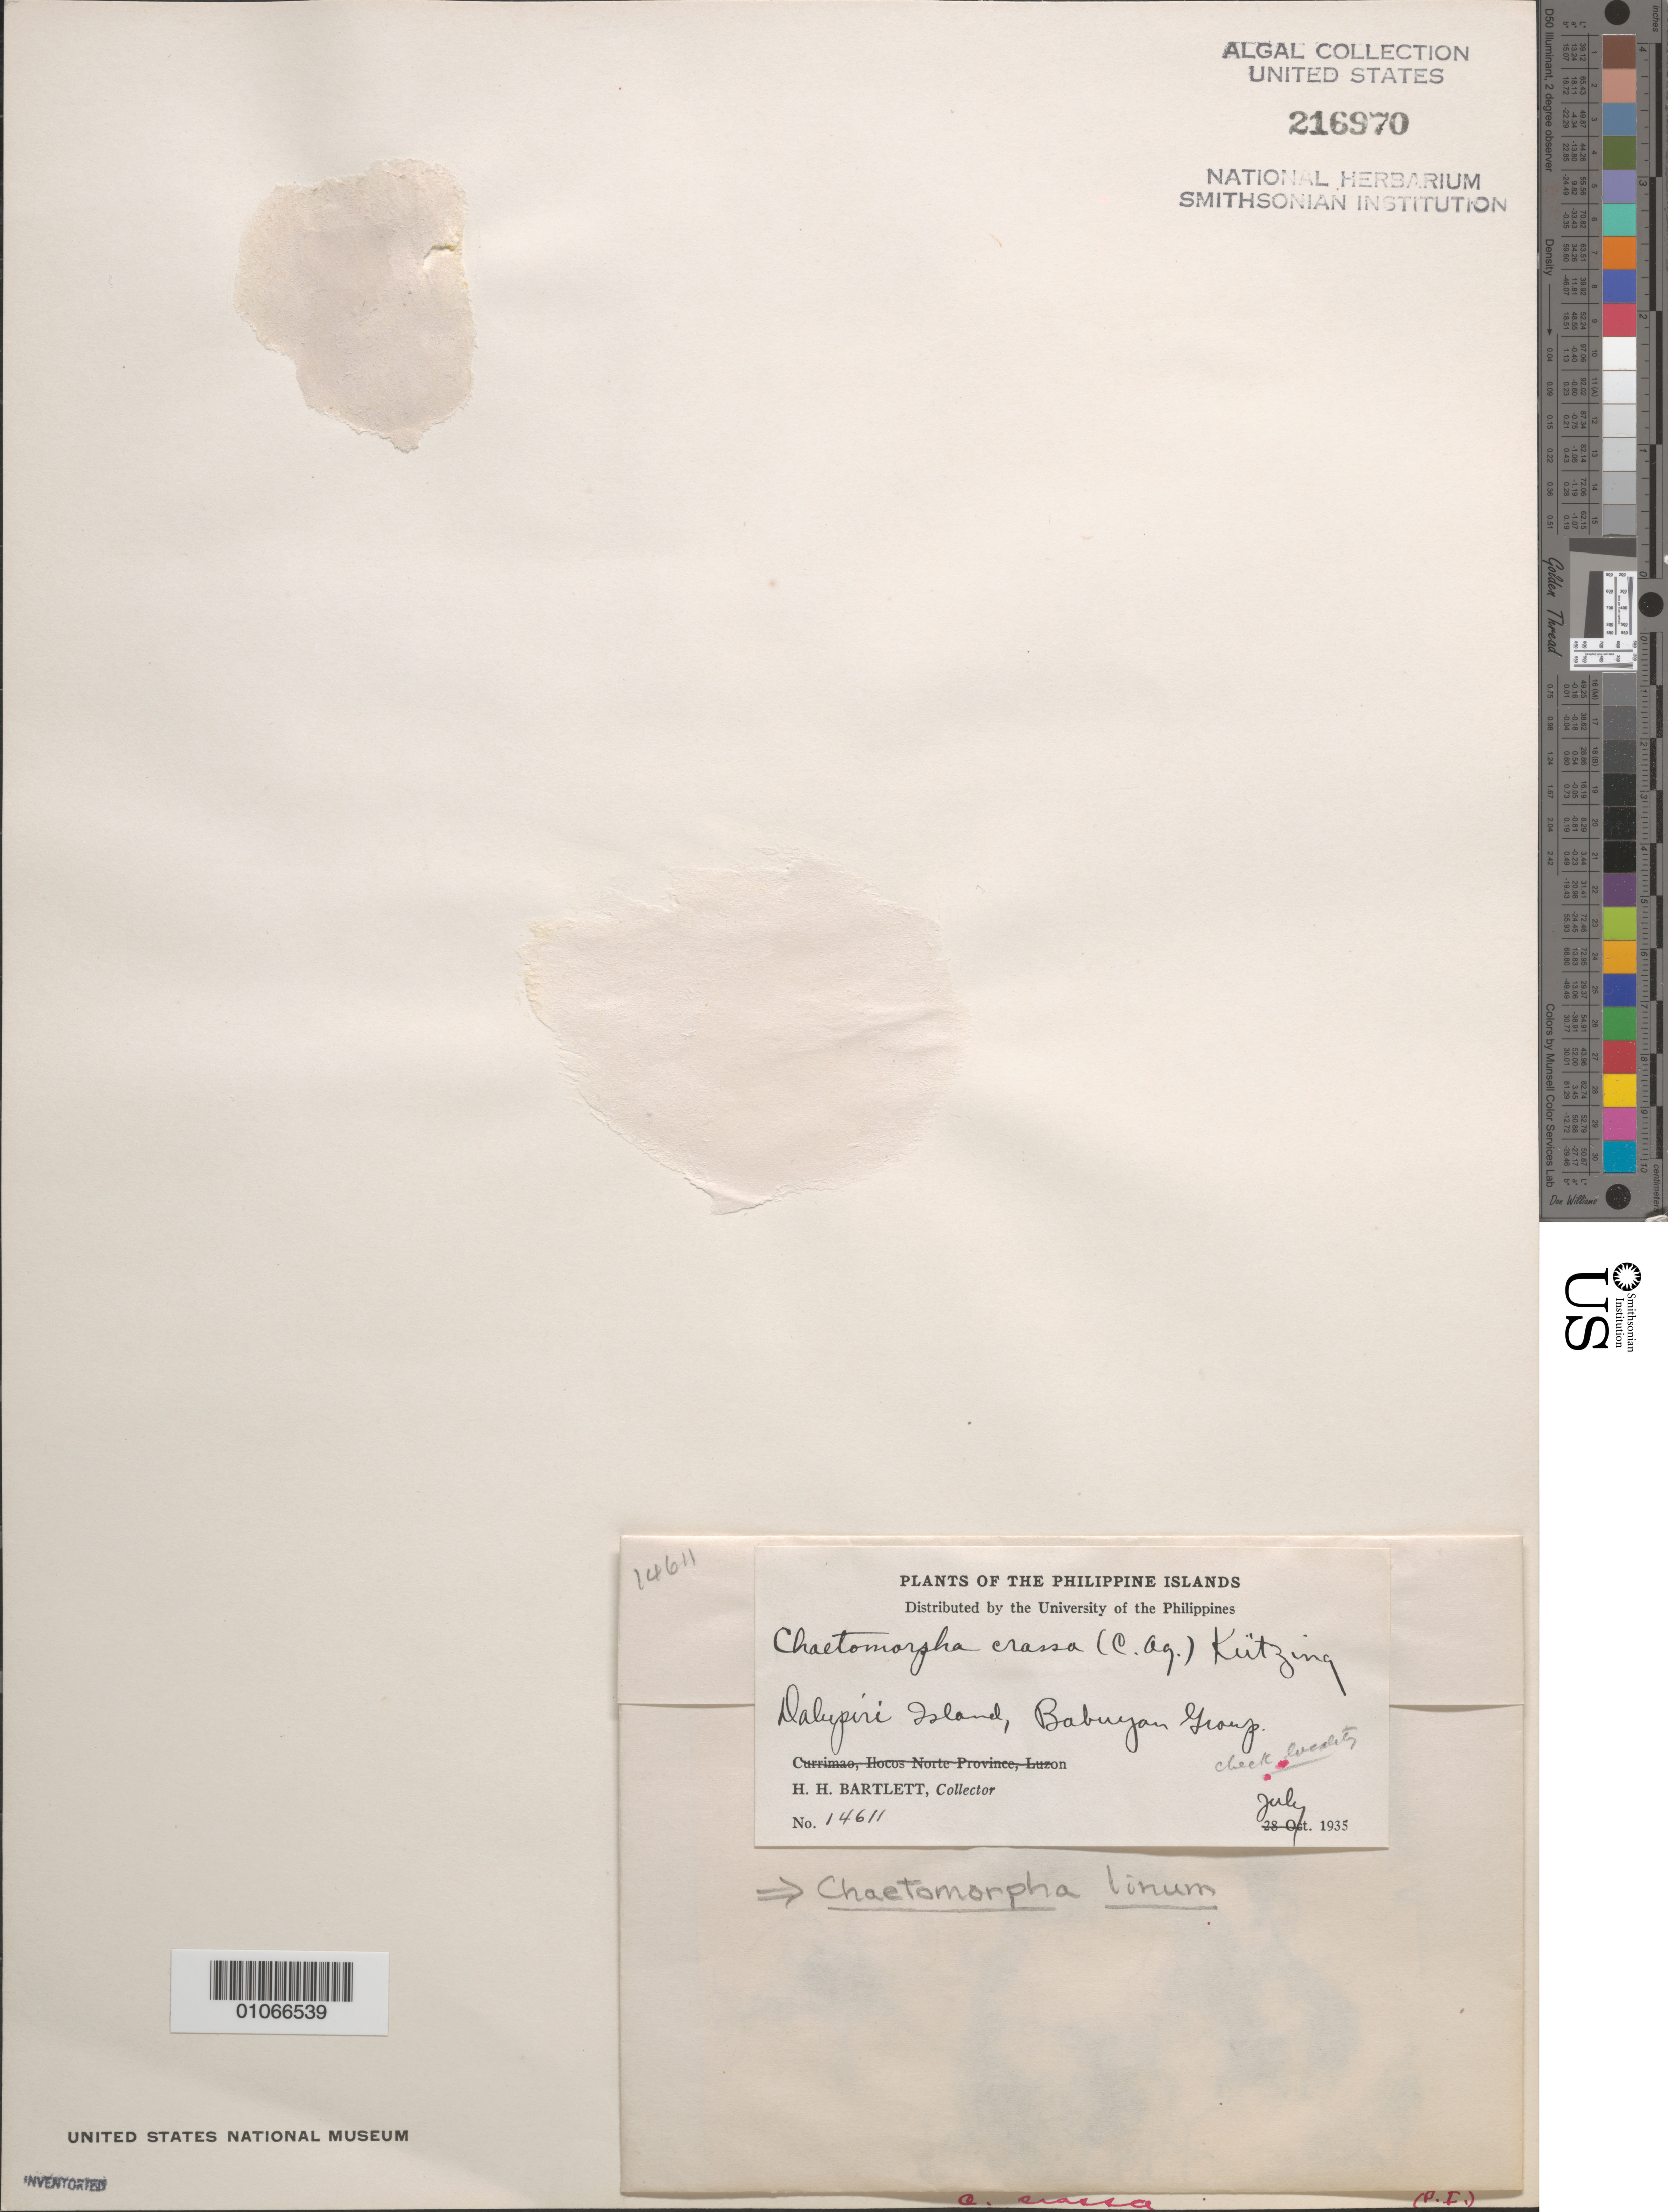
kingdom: Plantae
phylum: Chlorophyta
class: Ulvophyceae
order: Cladophorales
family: Cladophoraceae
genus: Chaetomorpha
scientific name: Chaetomorpha linum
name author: (O.F. Muell.) Kütz.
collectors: H. H. Bartlett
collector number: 14611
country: Philippines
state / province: Cagayan Valley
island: Dalupiri Island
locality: Cagayan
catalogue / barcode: US 216970